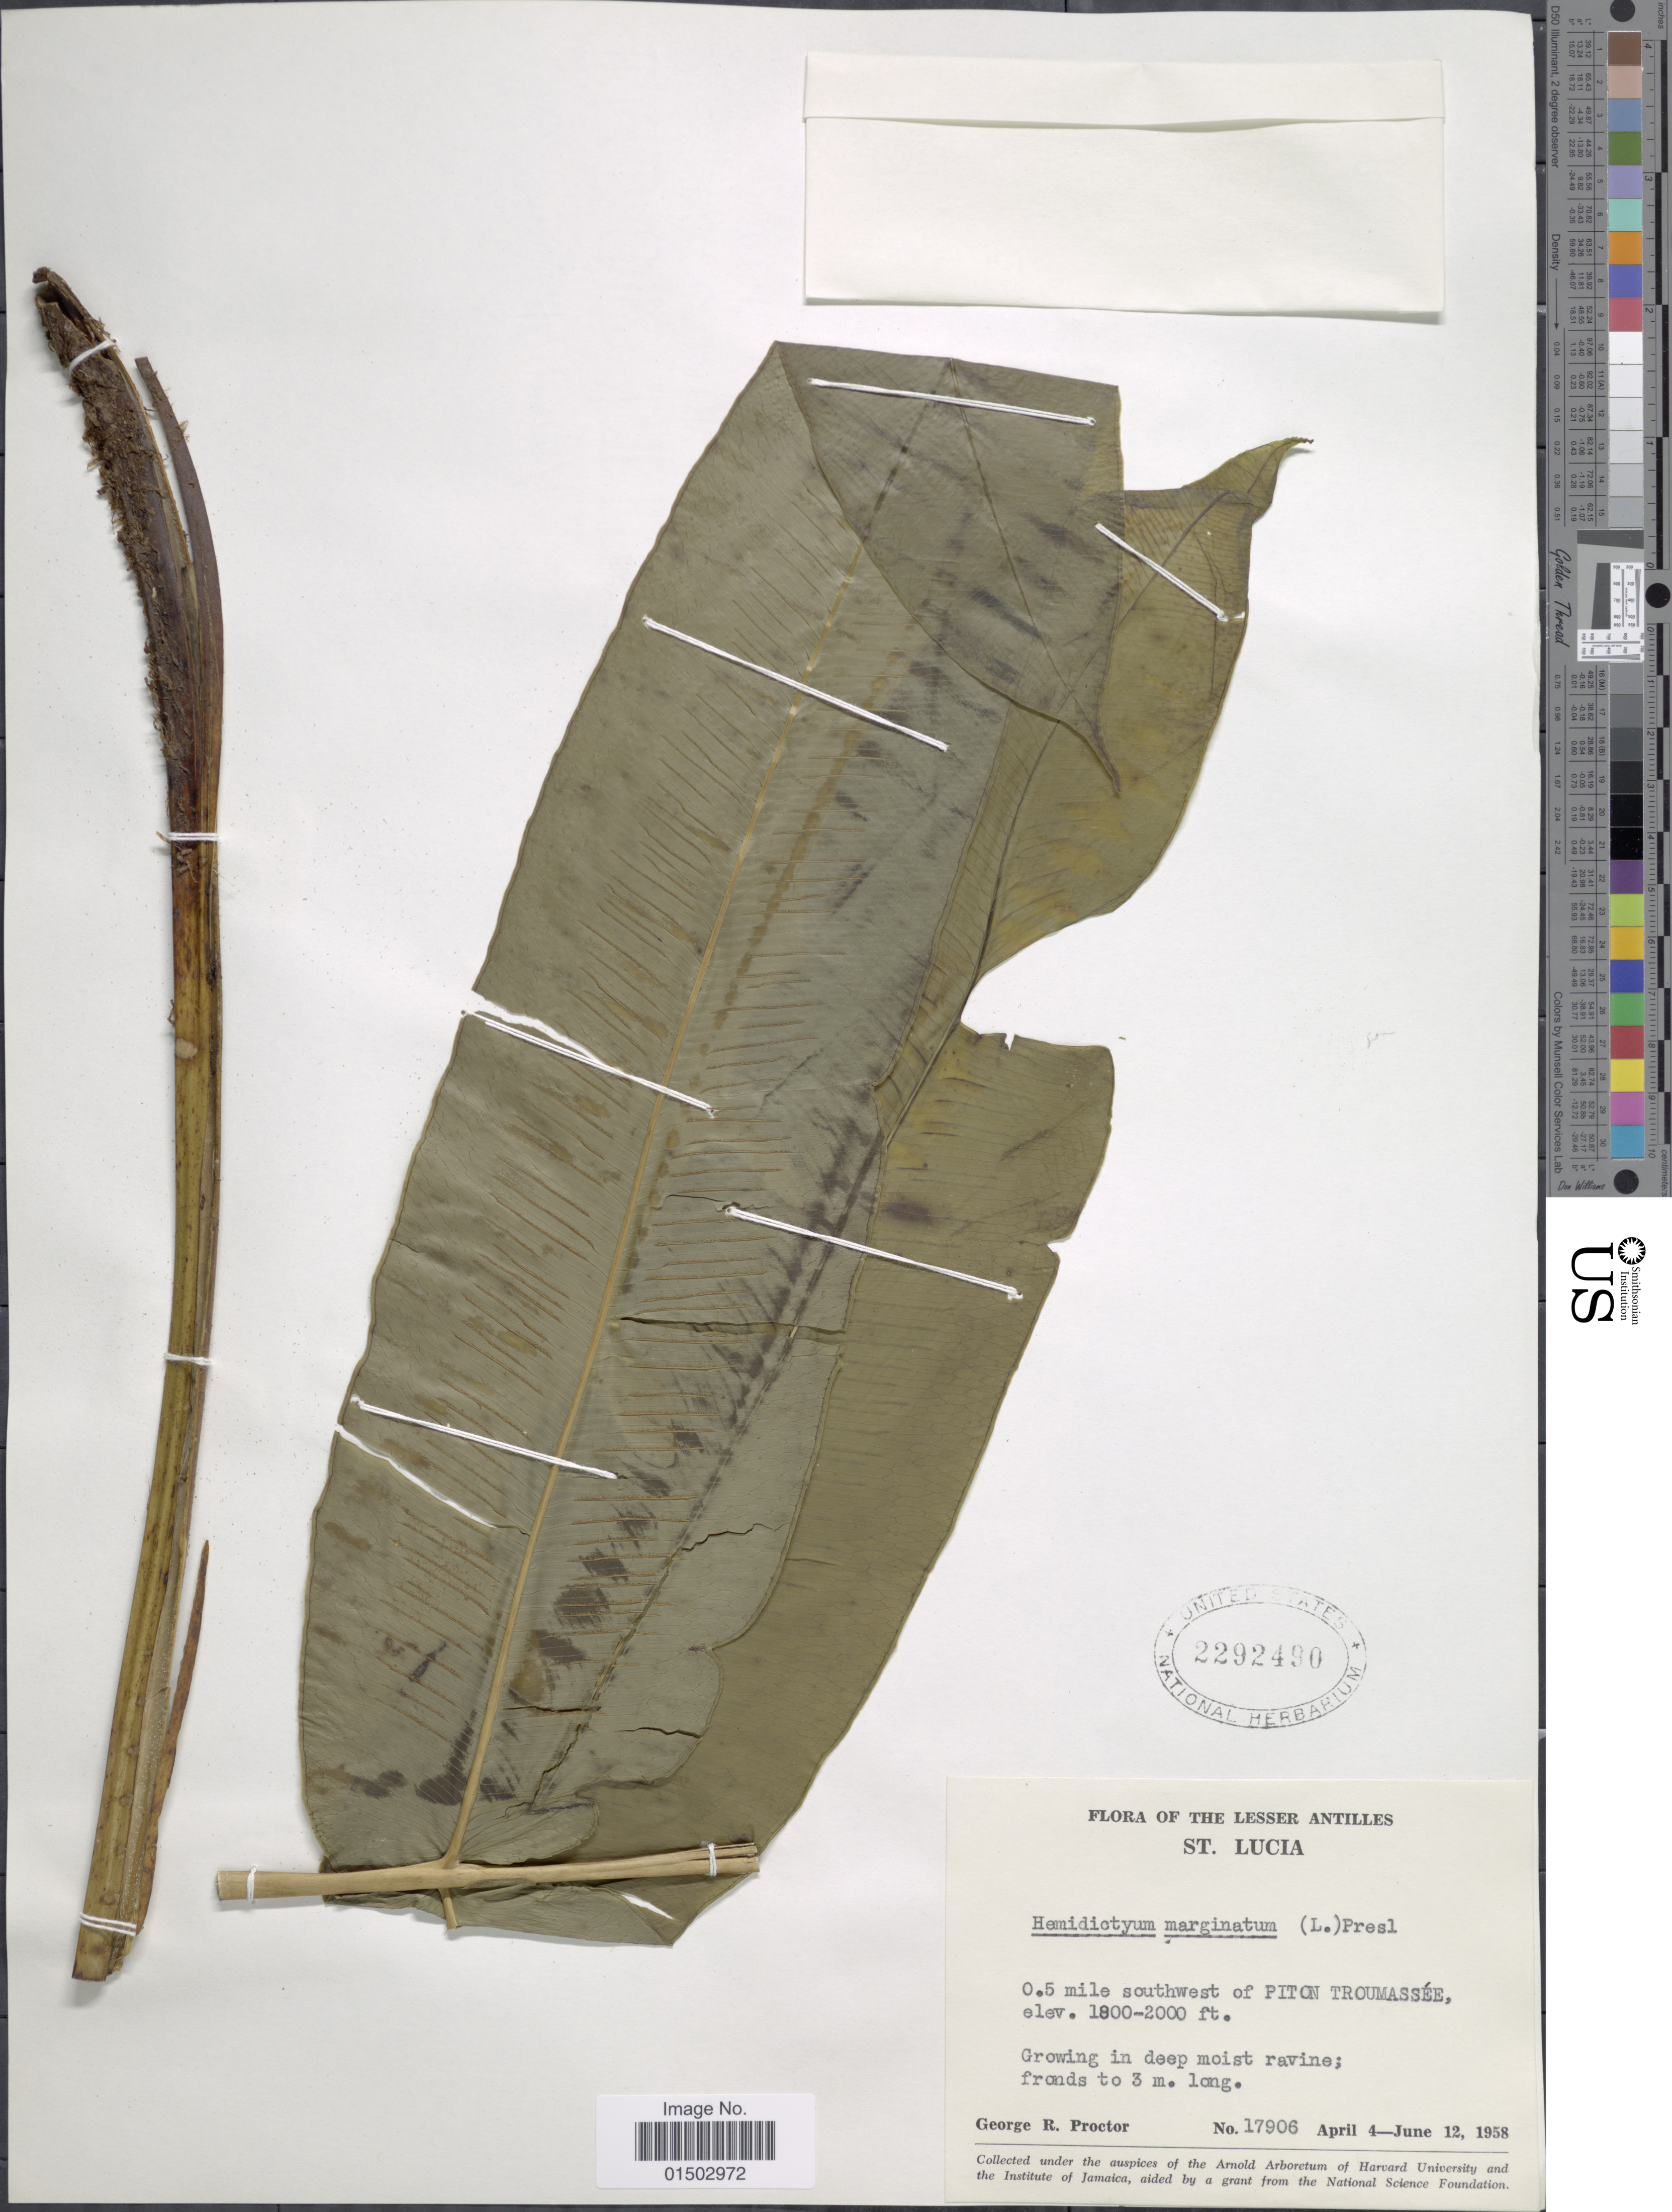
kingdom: Plantae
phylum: Tracheophyta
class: Polypodiopsida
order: Polypodiales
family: Hemidictyaceae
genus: Hemidictyum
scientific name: Hemidictyum marginatum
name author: (L.) C. Presl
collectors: G. R. Proctor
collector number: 17906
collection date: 1958-04-04/1958-06-12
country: St. Lucia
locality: Flora of the Lesser Antilles, 0.5 mile southwest of Piton Troumassee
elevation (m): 549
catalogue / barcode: US 2292490